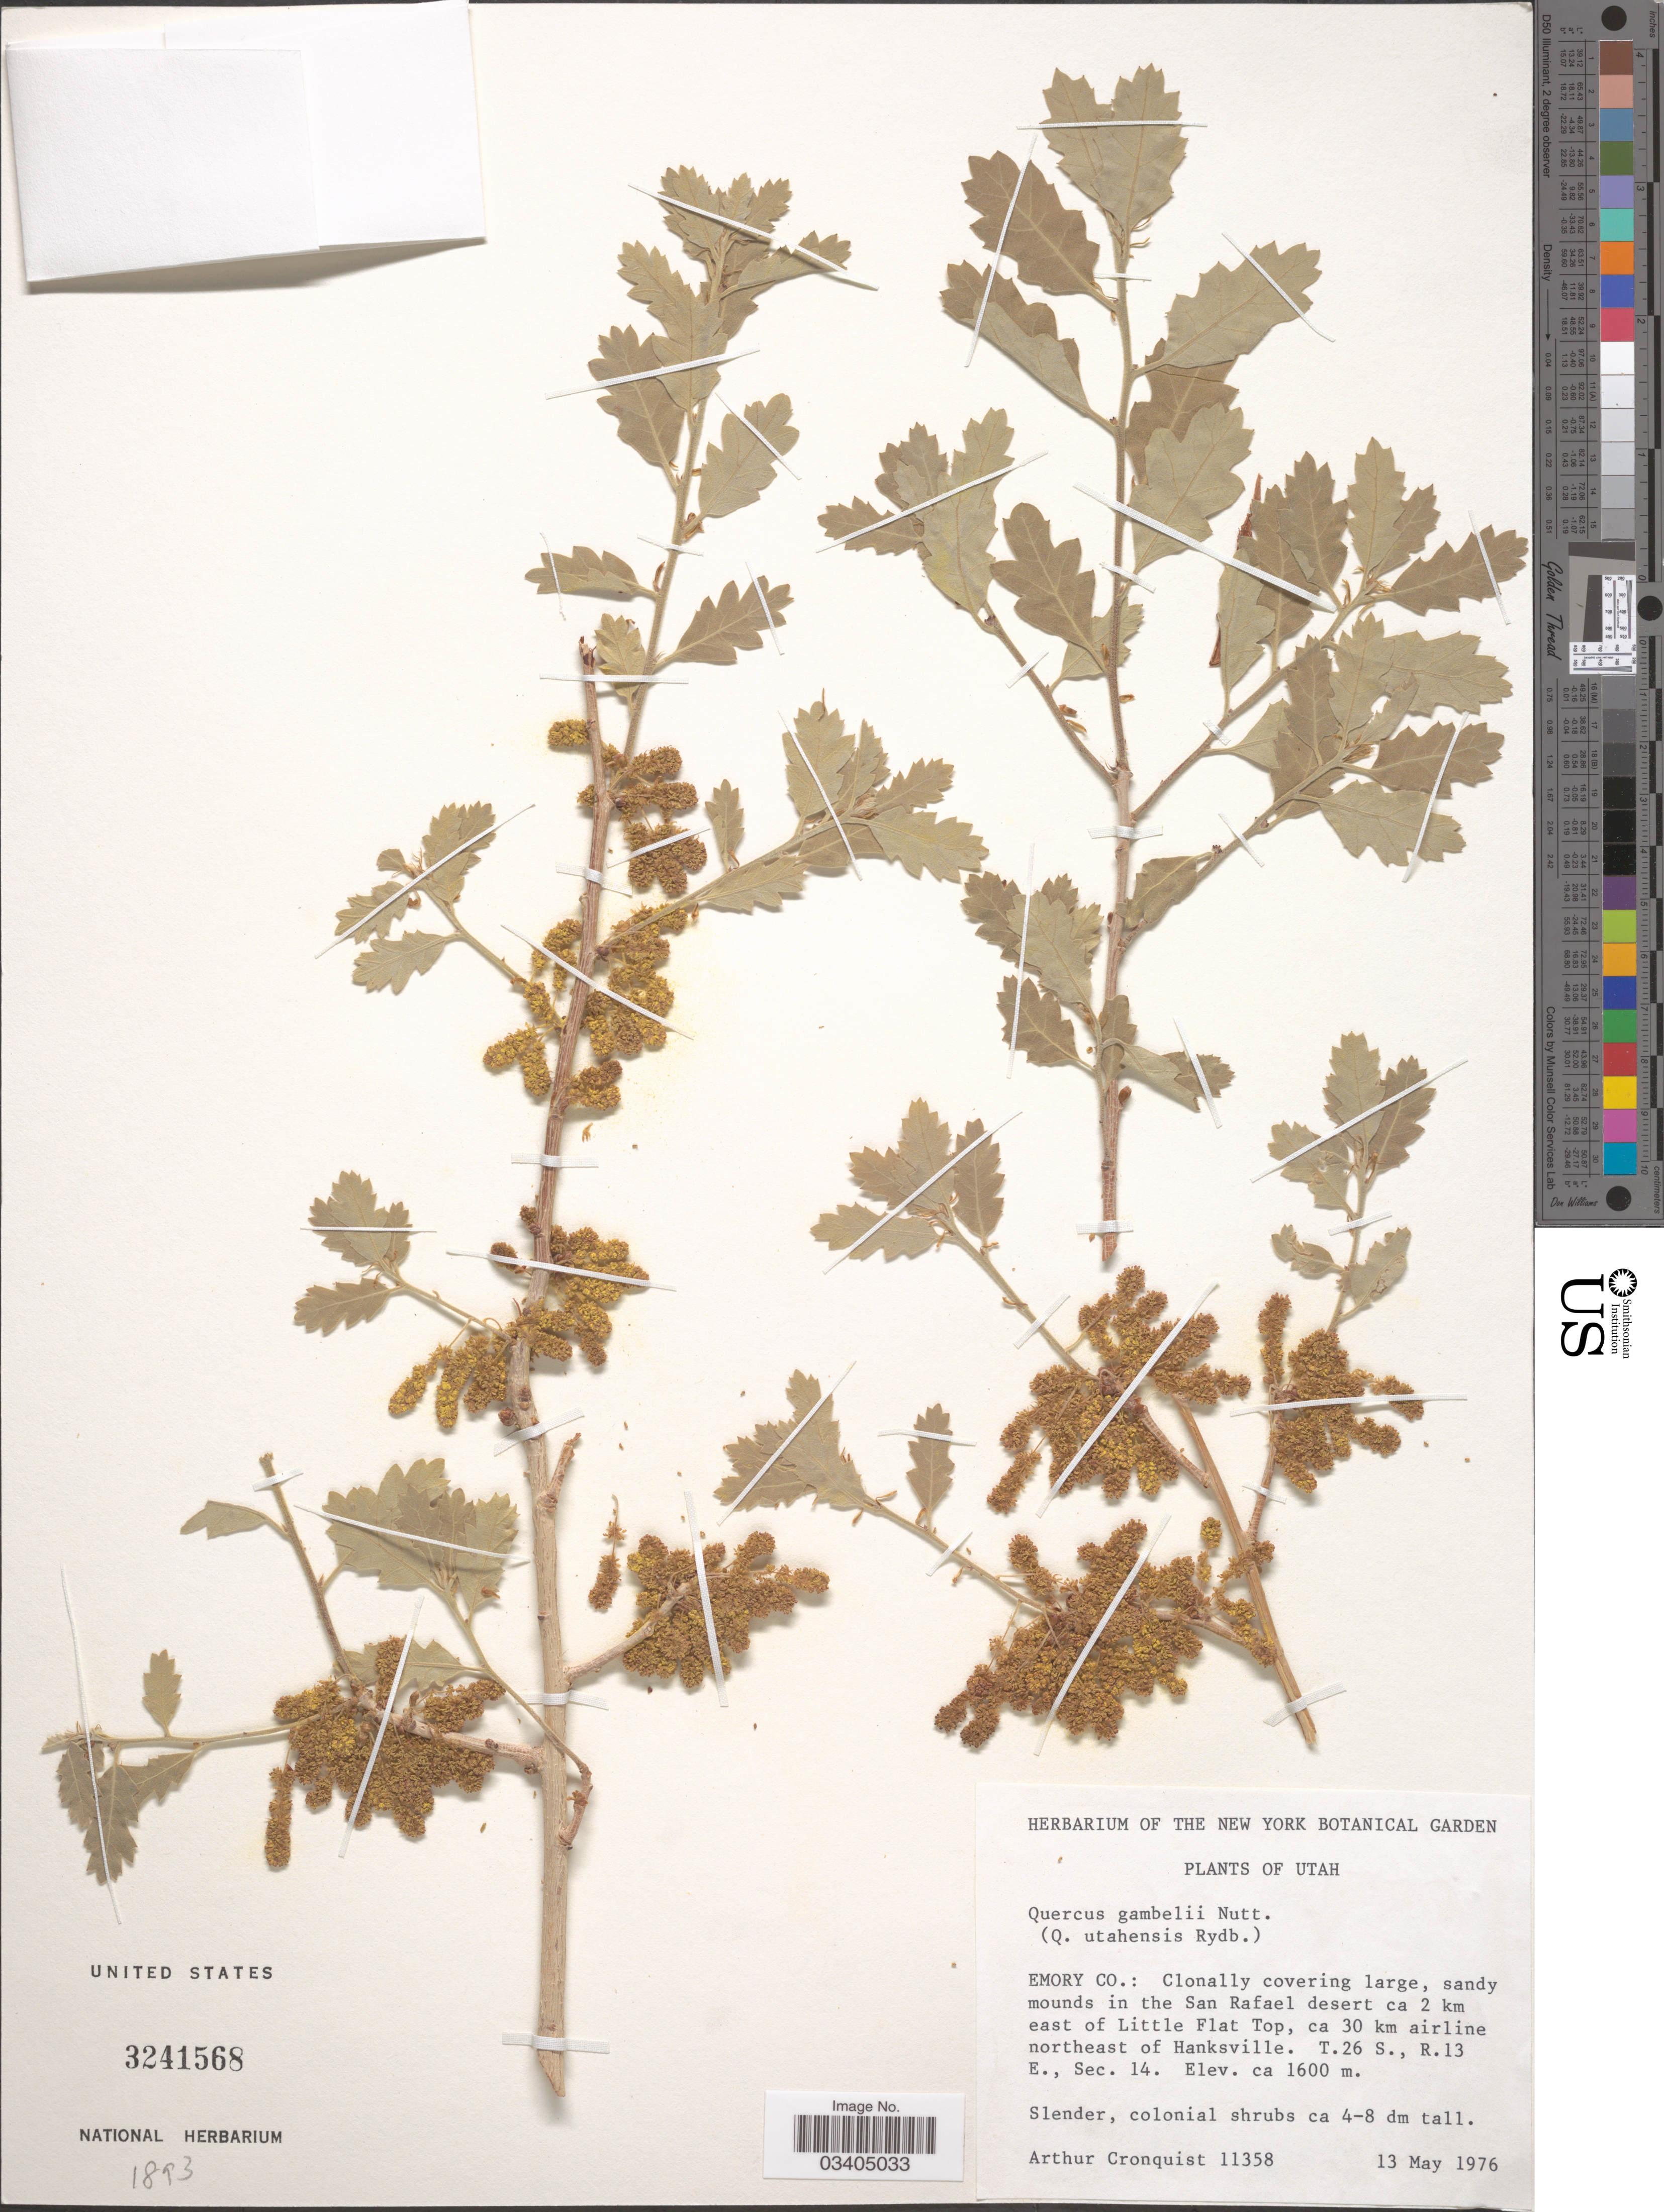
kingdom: Plantae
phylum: Tracheophyta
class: Magnoliopsida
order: Fagales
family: Fagaceae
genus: Quercus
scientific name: Quercus gambelii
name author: Nutt.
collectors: A. J. Cronquist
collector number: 11358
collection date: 1976-05-13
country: United States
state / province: Utah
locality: Emory Co.: Clonally covering large, sandy mounds in the San Rafael desert ca 2 km east of Little Flat Top, ca 30 km airline northeast of Hanksville. T.26 S., R.13 E., Sec. 14.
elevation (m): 1600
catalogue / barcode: US 3241568